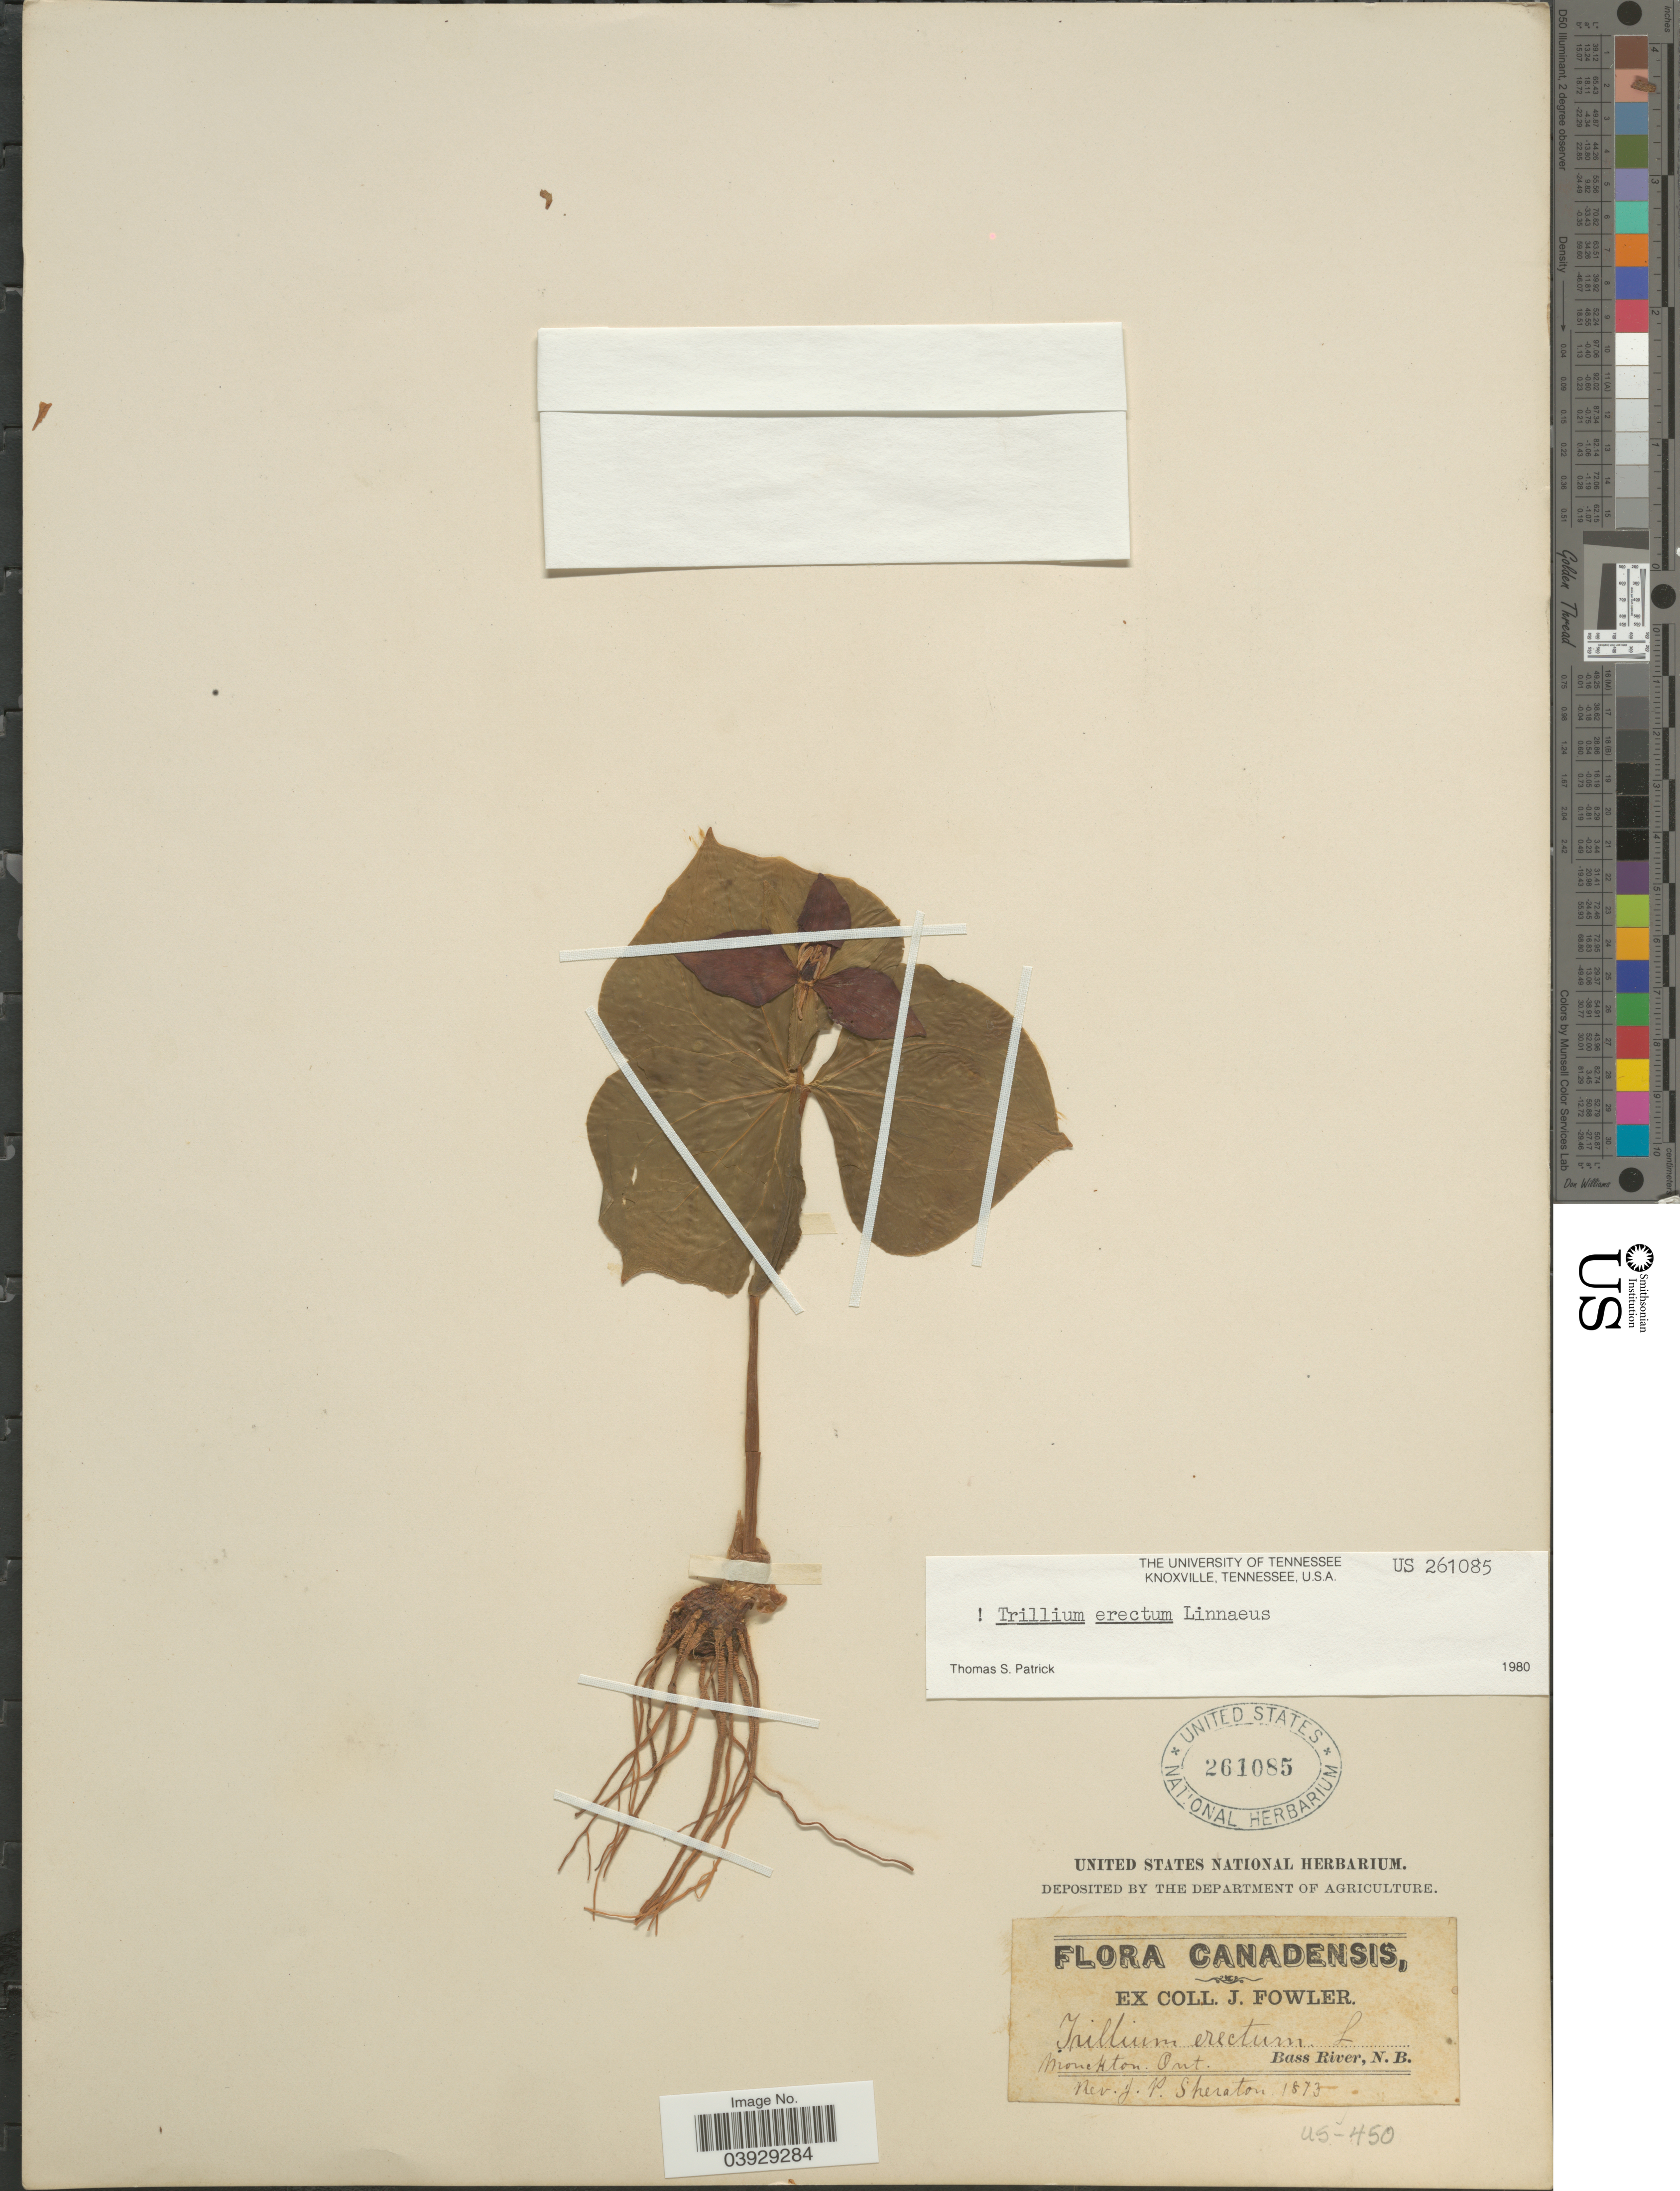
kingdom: Plantae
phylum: Tracheophyta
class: Liliopsida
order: Liliales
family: Melanthiaceae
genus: Trillium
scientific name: Trillium erectum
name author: L.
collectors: J. Fowler & J. Sheraton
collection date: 1873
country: Canada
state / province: Ontario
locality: Monckton. Bass River.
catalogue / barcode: US 261085